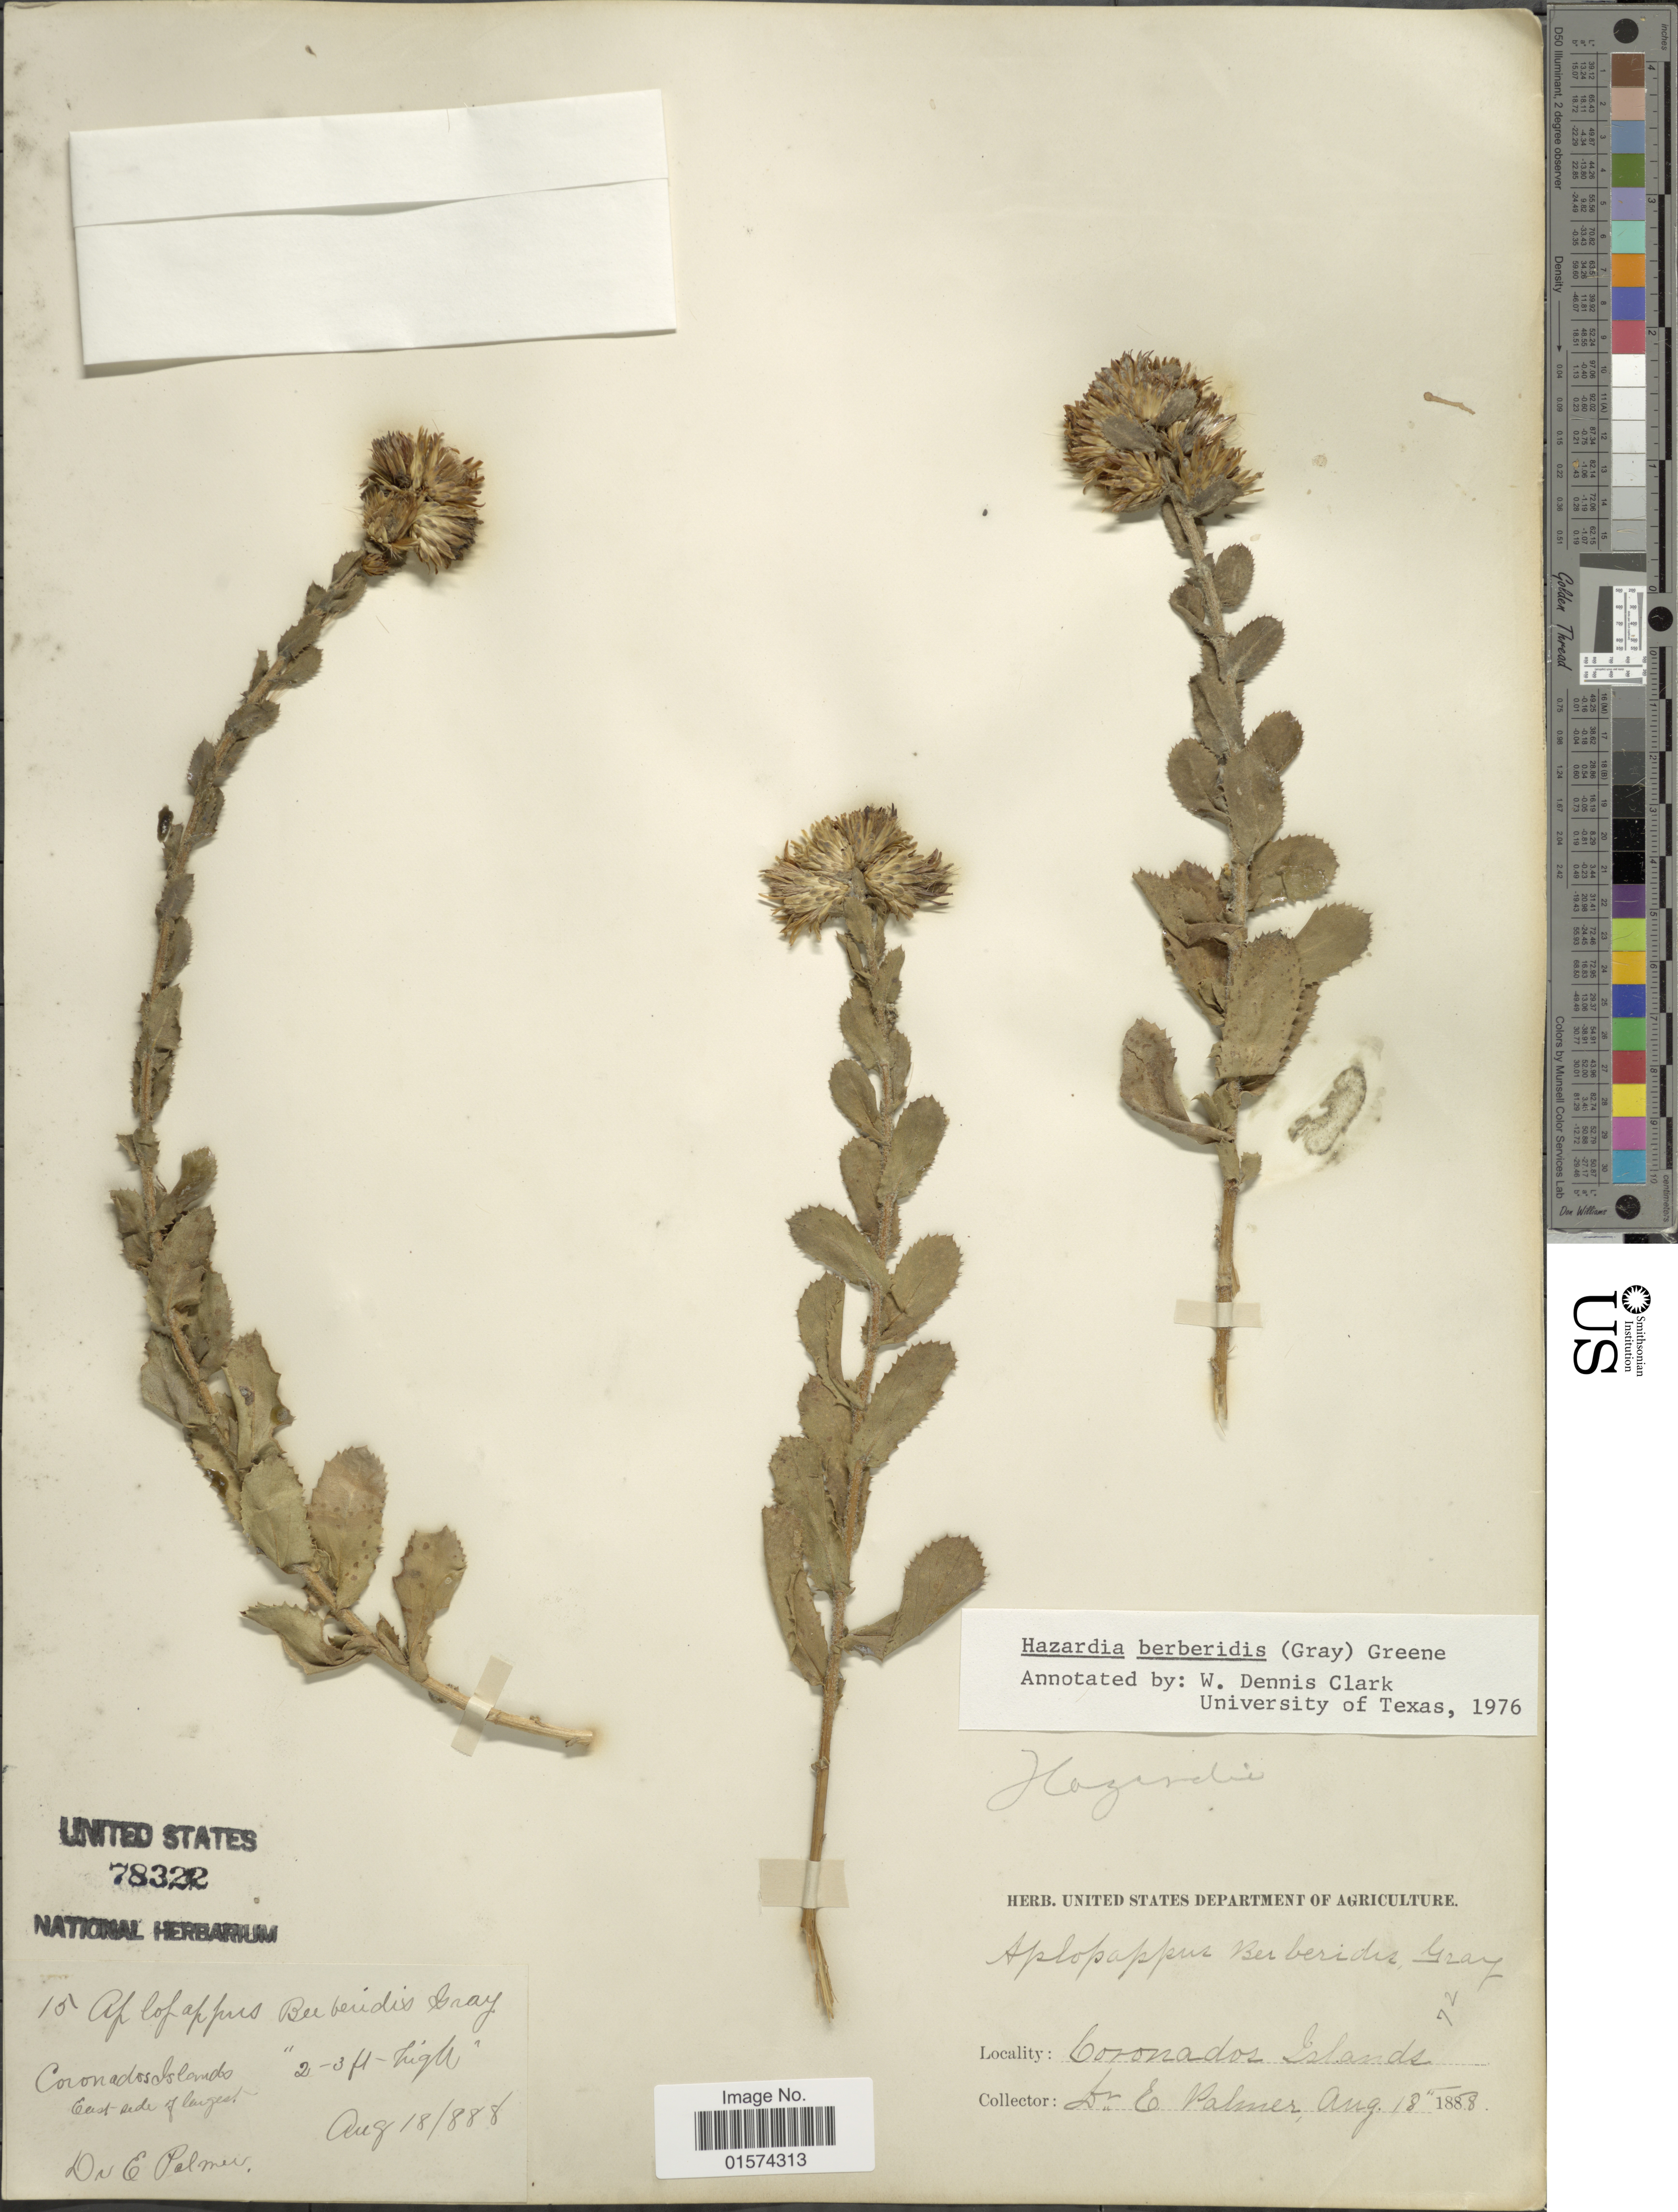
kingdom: Plantae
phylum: Tracheophyta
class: Magnoliopsida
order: Asterales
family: Asteraceae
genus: Hazardia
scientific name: Hazardia berberidis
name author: (A. Gray) Greene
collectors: E. Palmer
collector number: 15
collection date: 1888-08-18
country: Mexico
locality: Coronador Islands, East side of largest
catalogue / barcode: US 78322